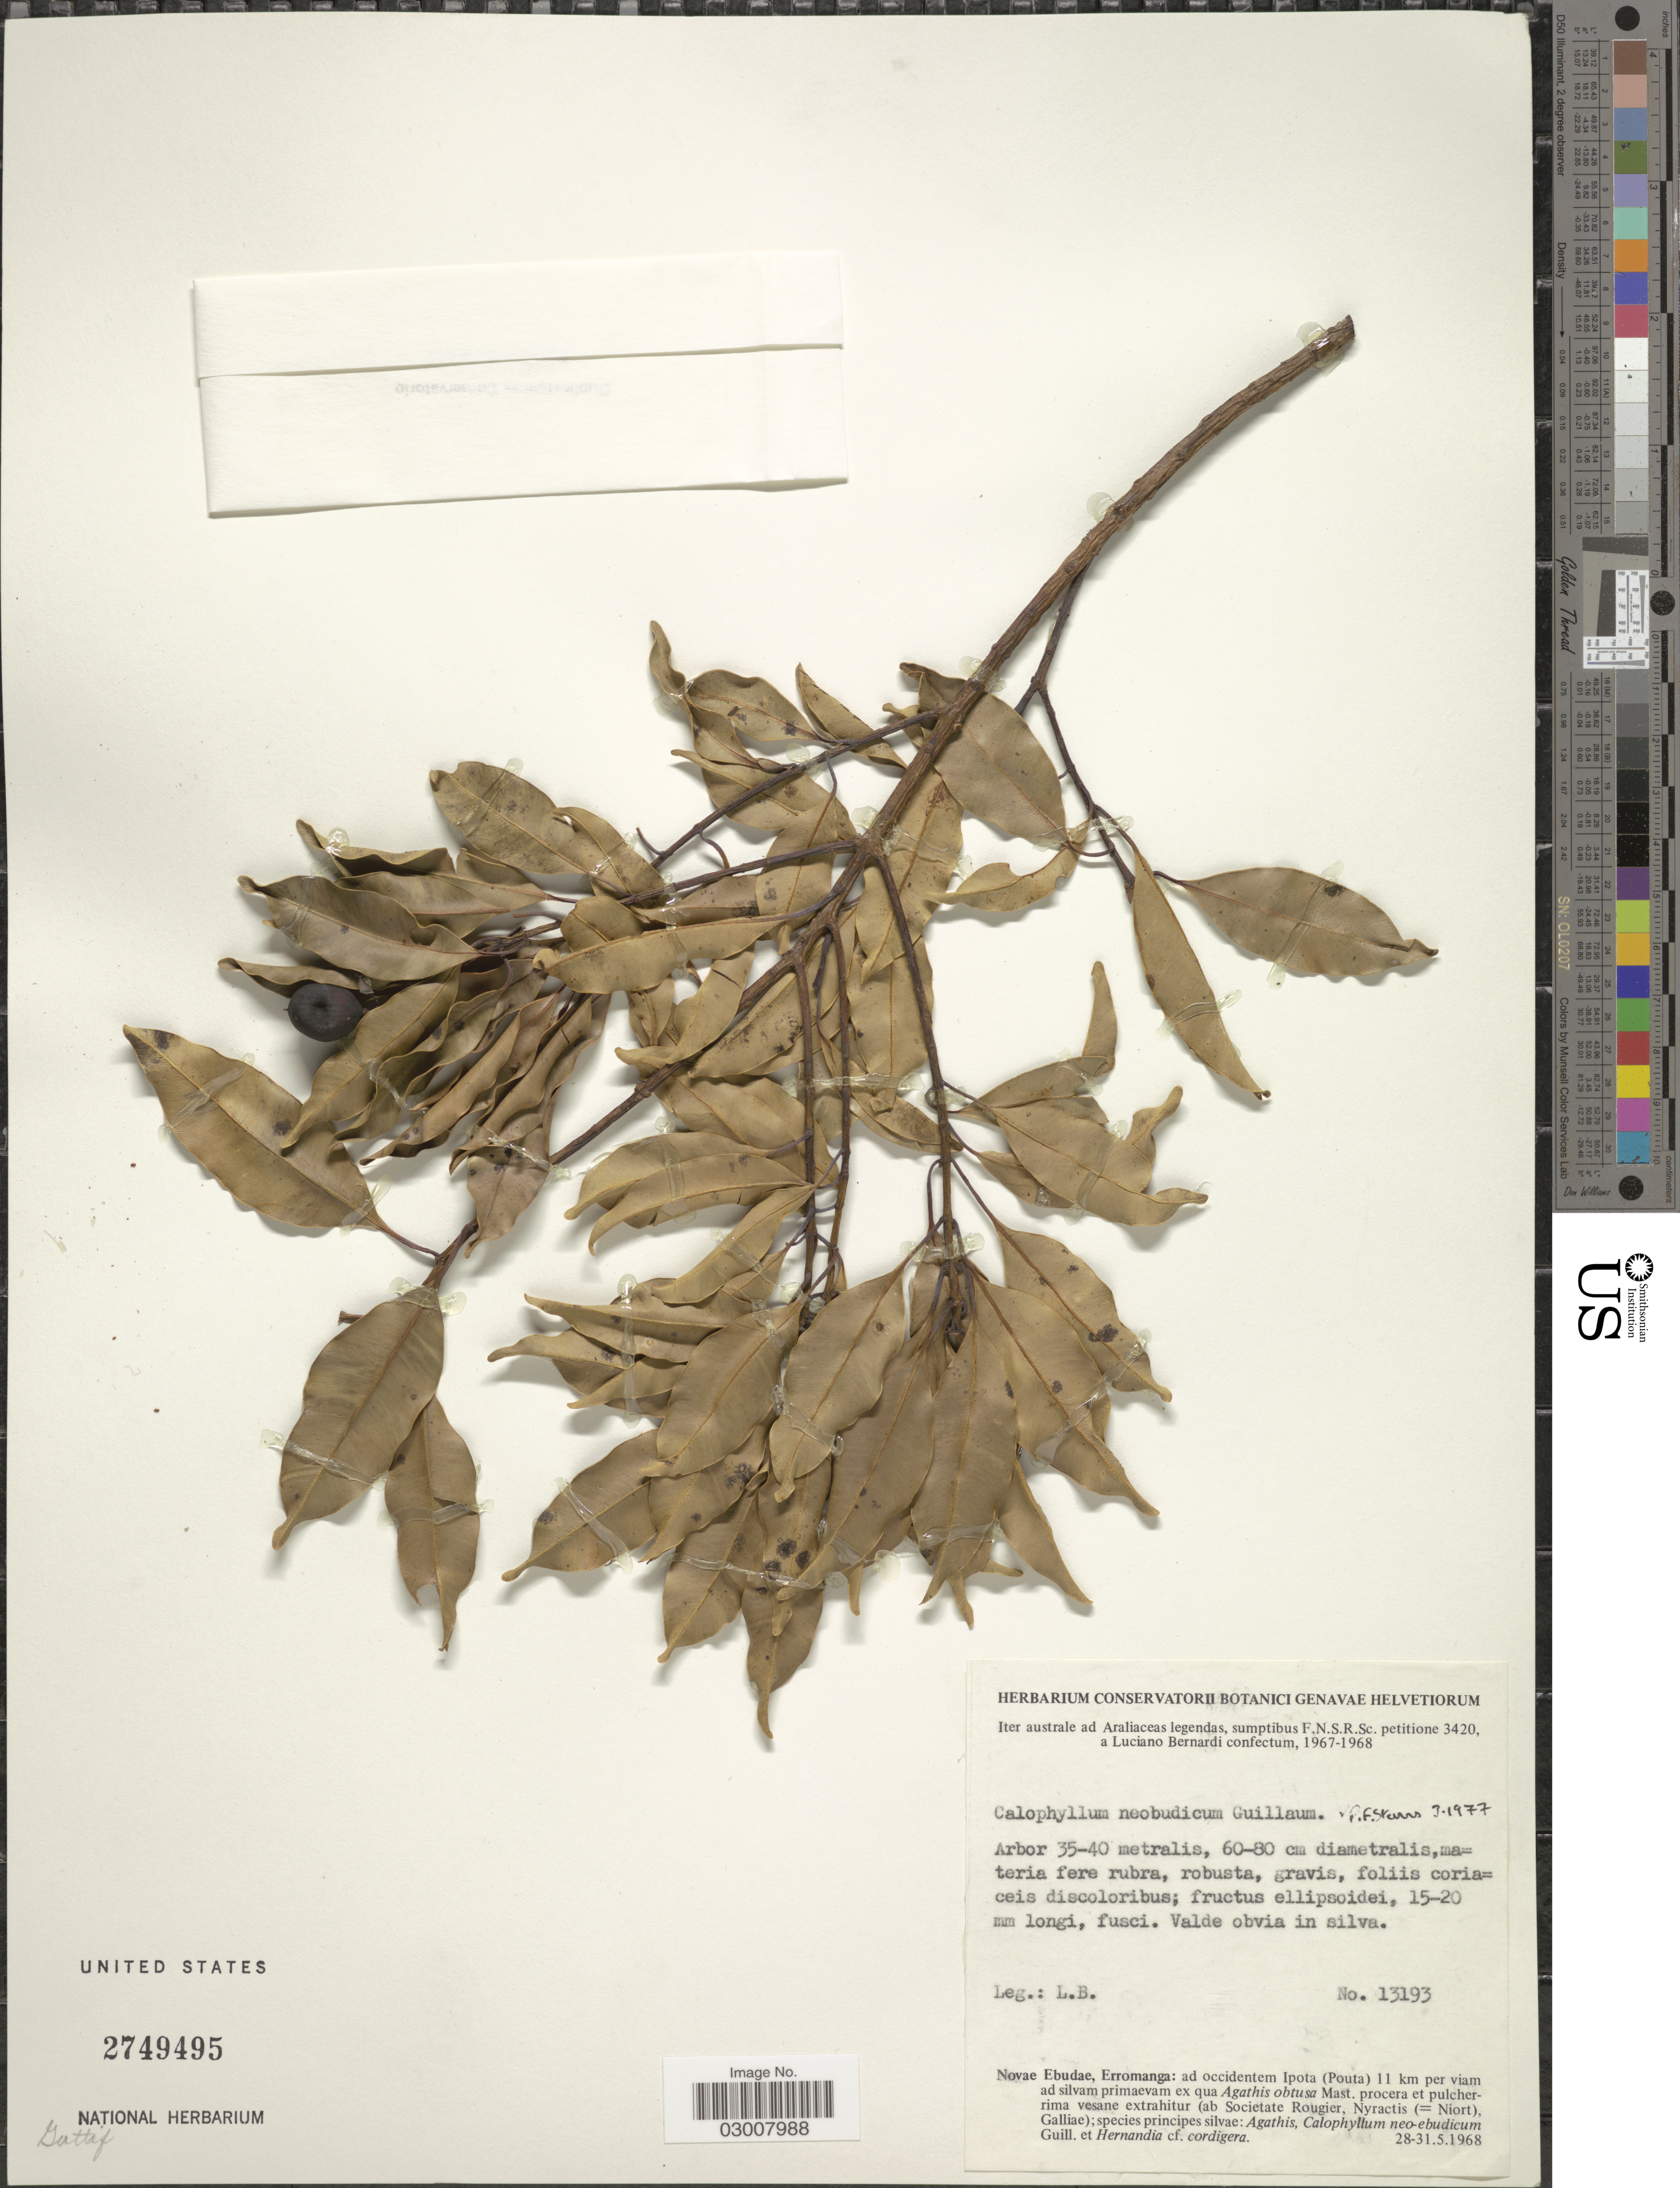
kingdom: Plantae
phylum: Tracheophyta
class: Magnoliopsida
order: Malpighiales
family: Calophyllaceae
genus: Calophyllum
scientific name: Calophyllum neoebudicum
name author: Guillaumin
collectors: L. Bernardi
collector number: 13193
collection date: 1968-05-28/1968-05-31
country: Vanuatu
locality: Novae Ebudae, Erromango: ad occidentem Ipota (Pouta) 11 km per viam ad silvam primaevam ex qua Agathis obtusa Mast. procera et pulcherrima vesane extrahitur.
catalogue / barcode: US 2749495